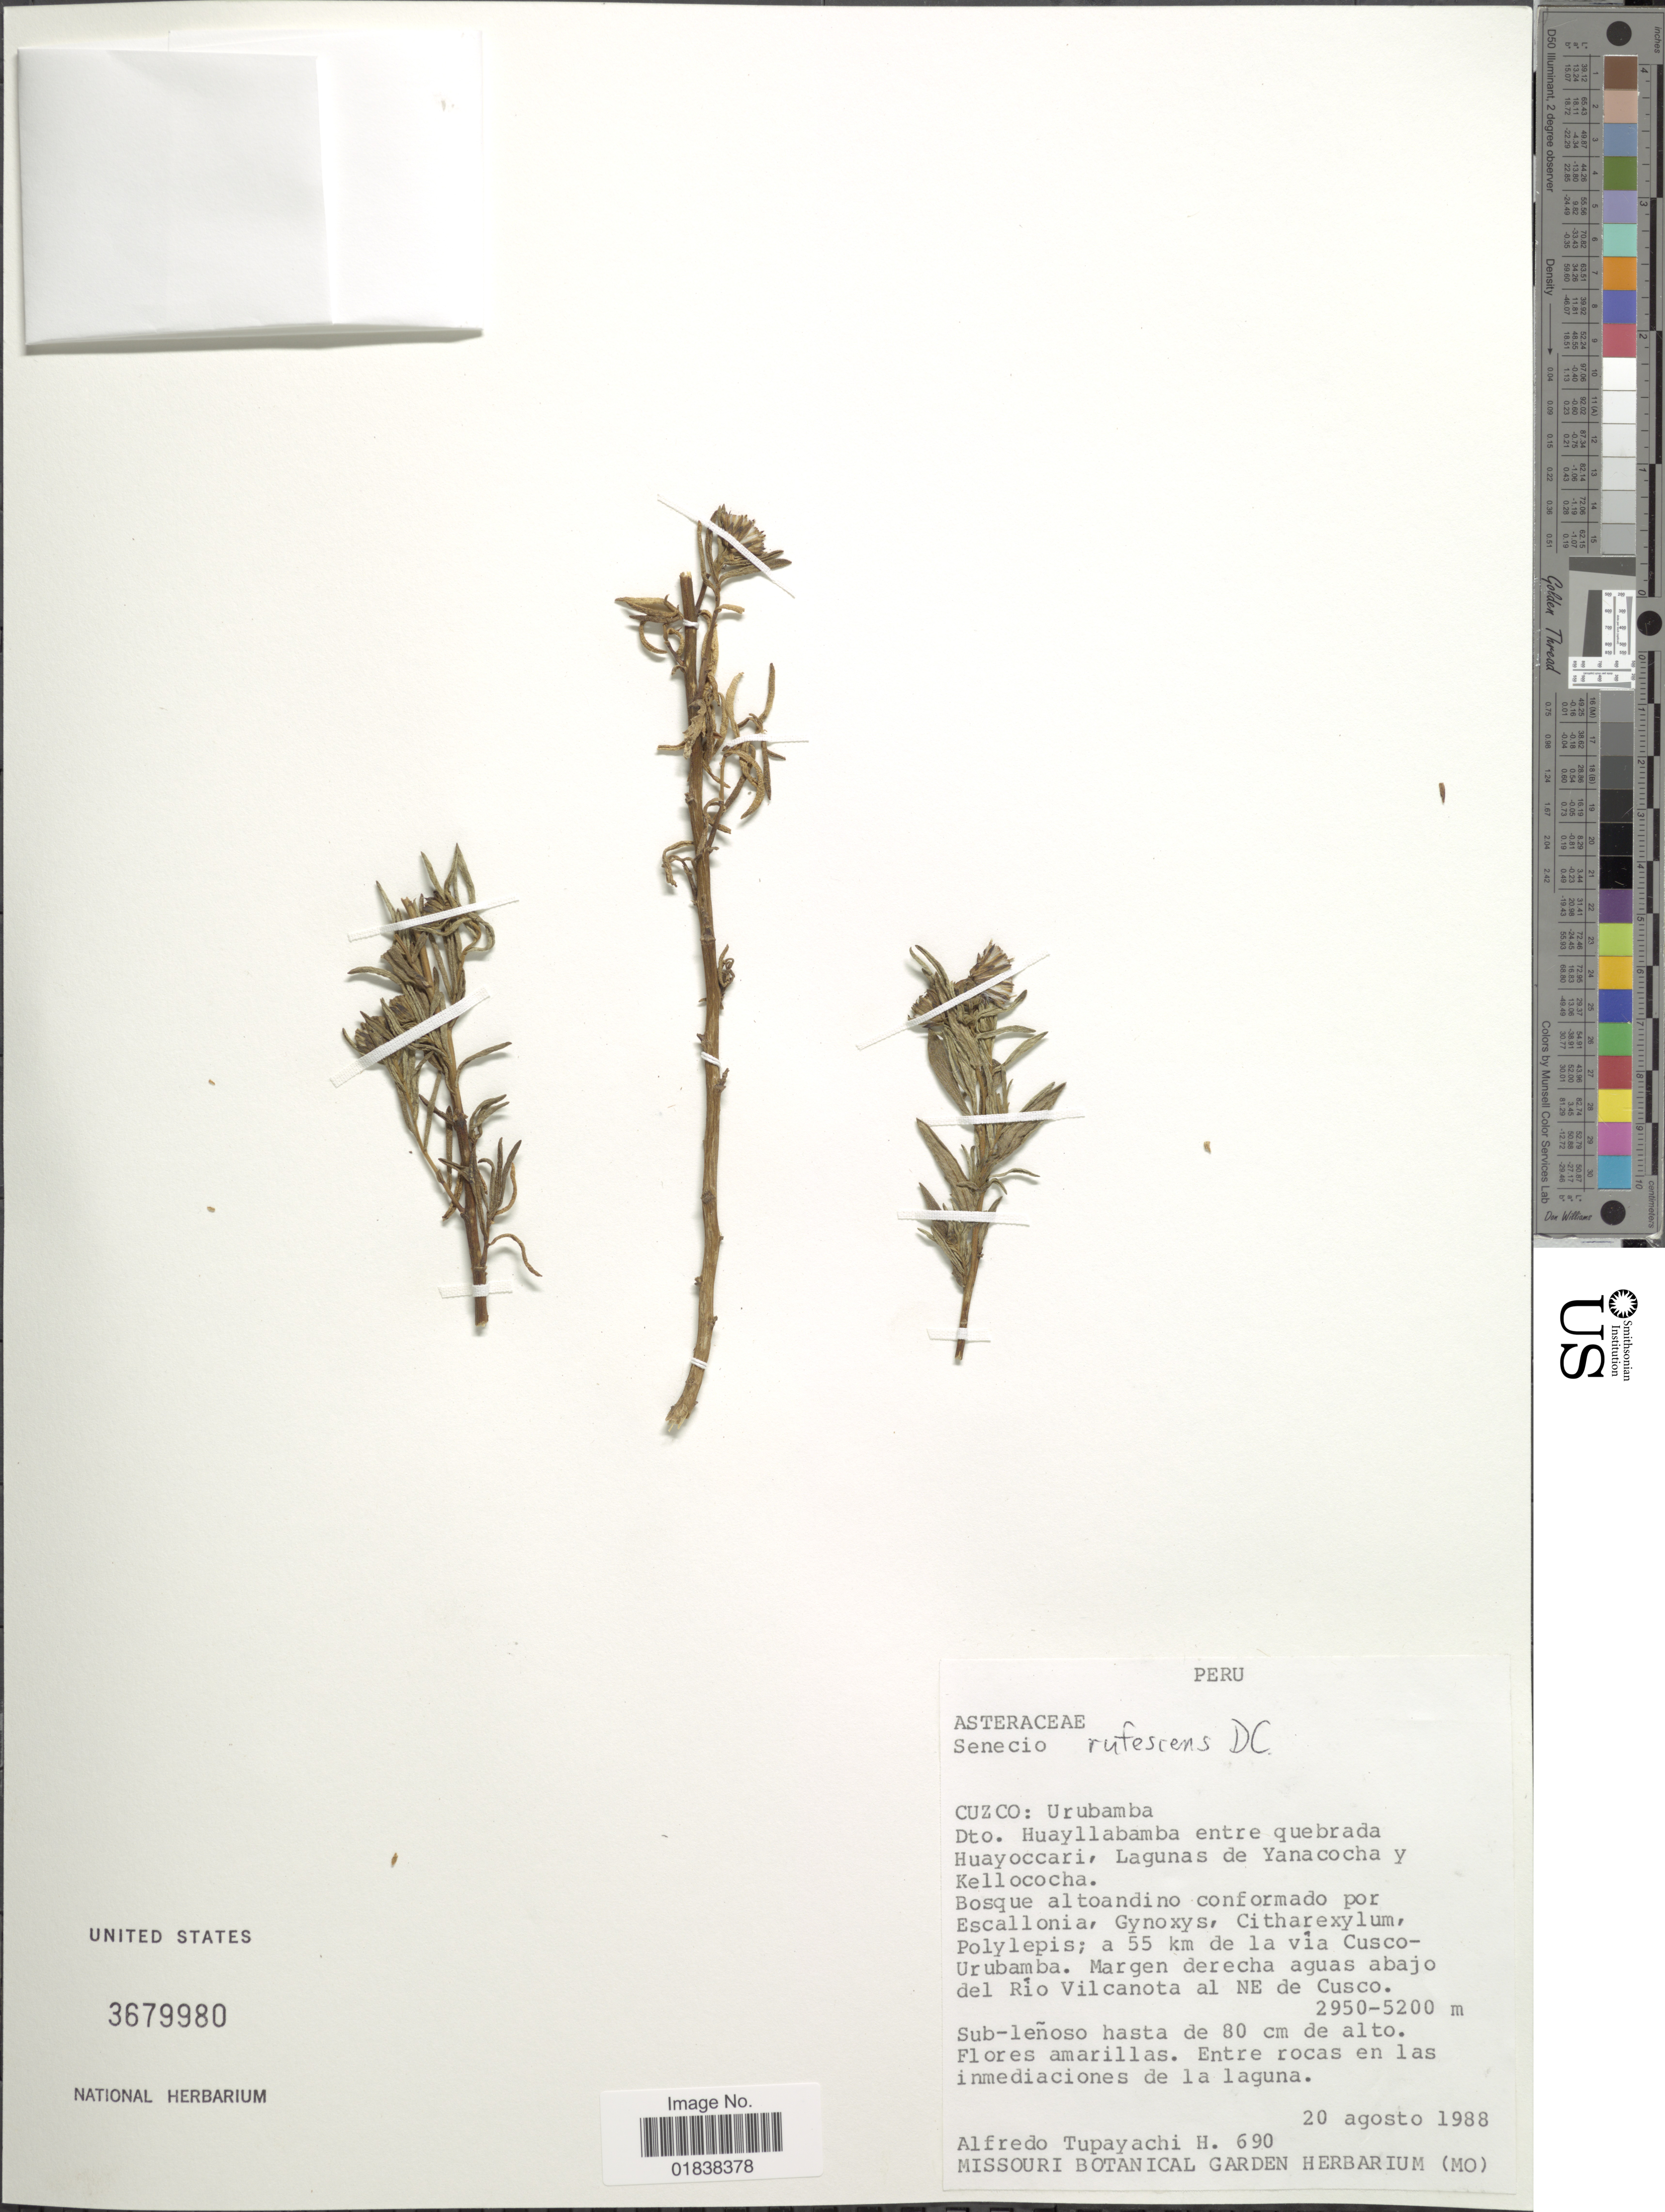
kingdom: Plantae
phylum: Tracheophyta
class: Magnoliopsida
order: Asterales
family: Asteraceae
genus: Senecio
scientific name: Senecio rufescens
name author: DC.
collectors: A. Tupayachi H.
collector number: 690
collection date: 1988-08-20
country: Peru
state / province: Cusco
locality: Urubamba, Dto. Huayllabamba entre quebrada Huayoccari, Lagunas de Yanacocha y Kellococha, a 55 km de la via Cusco-Urubamba, aguas abajo del Rio Vilcanota al NE de Cusco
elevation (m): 2950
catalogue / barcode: US 3679980